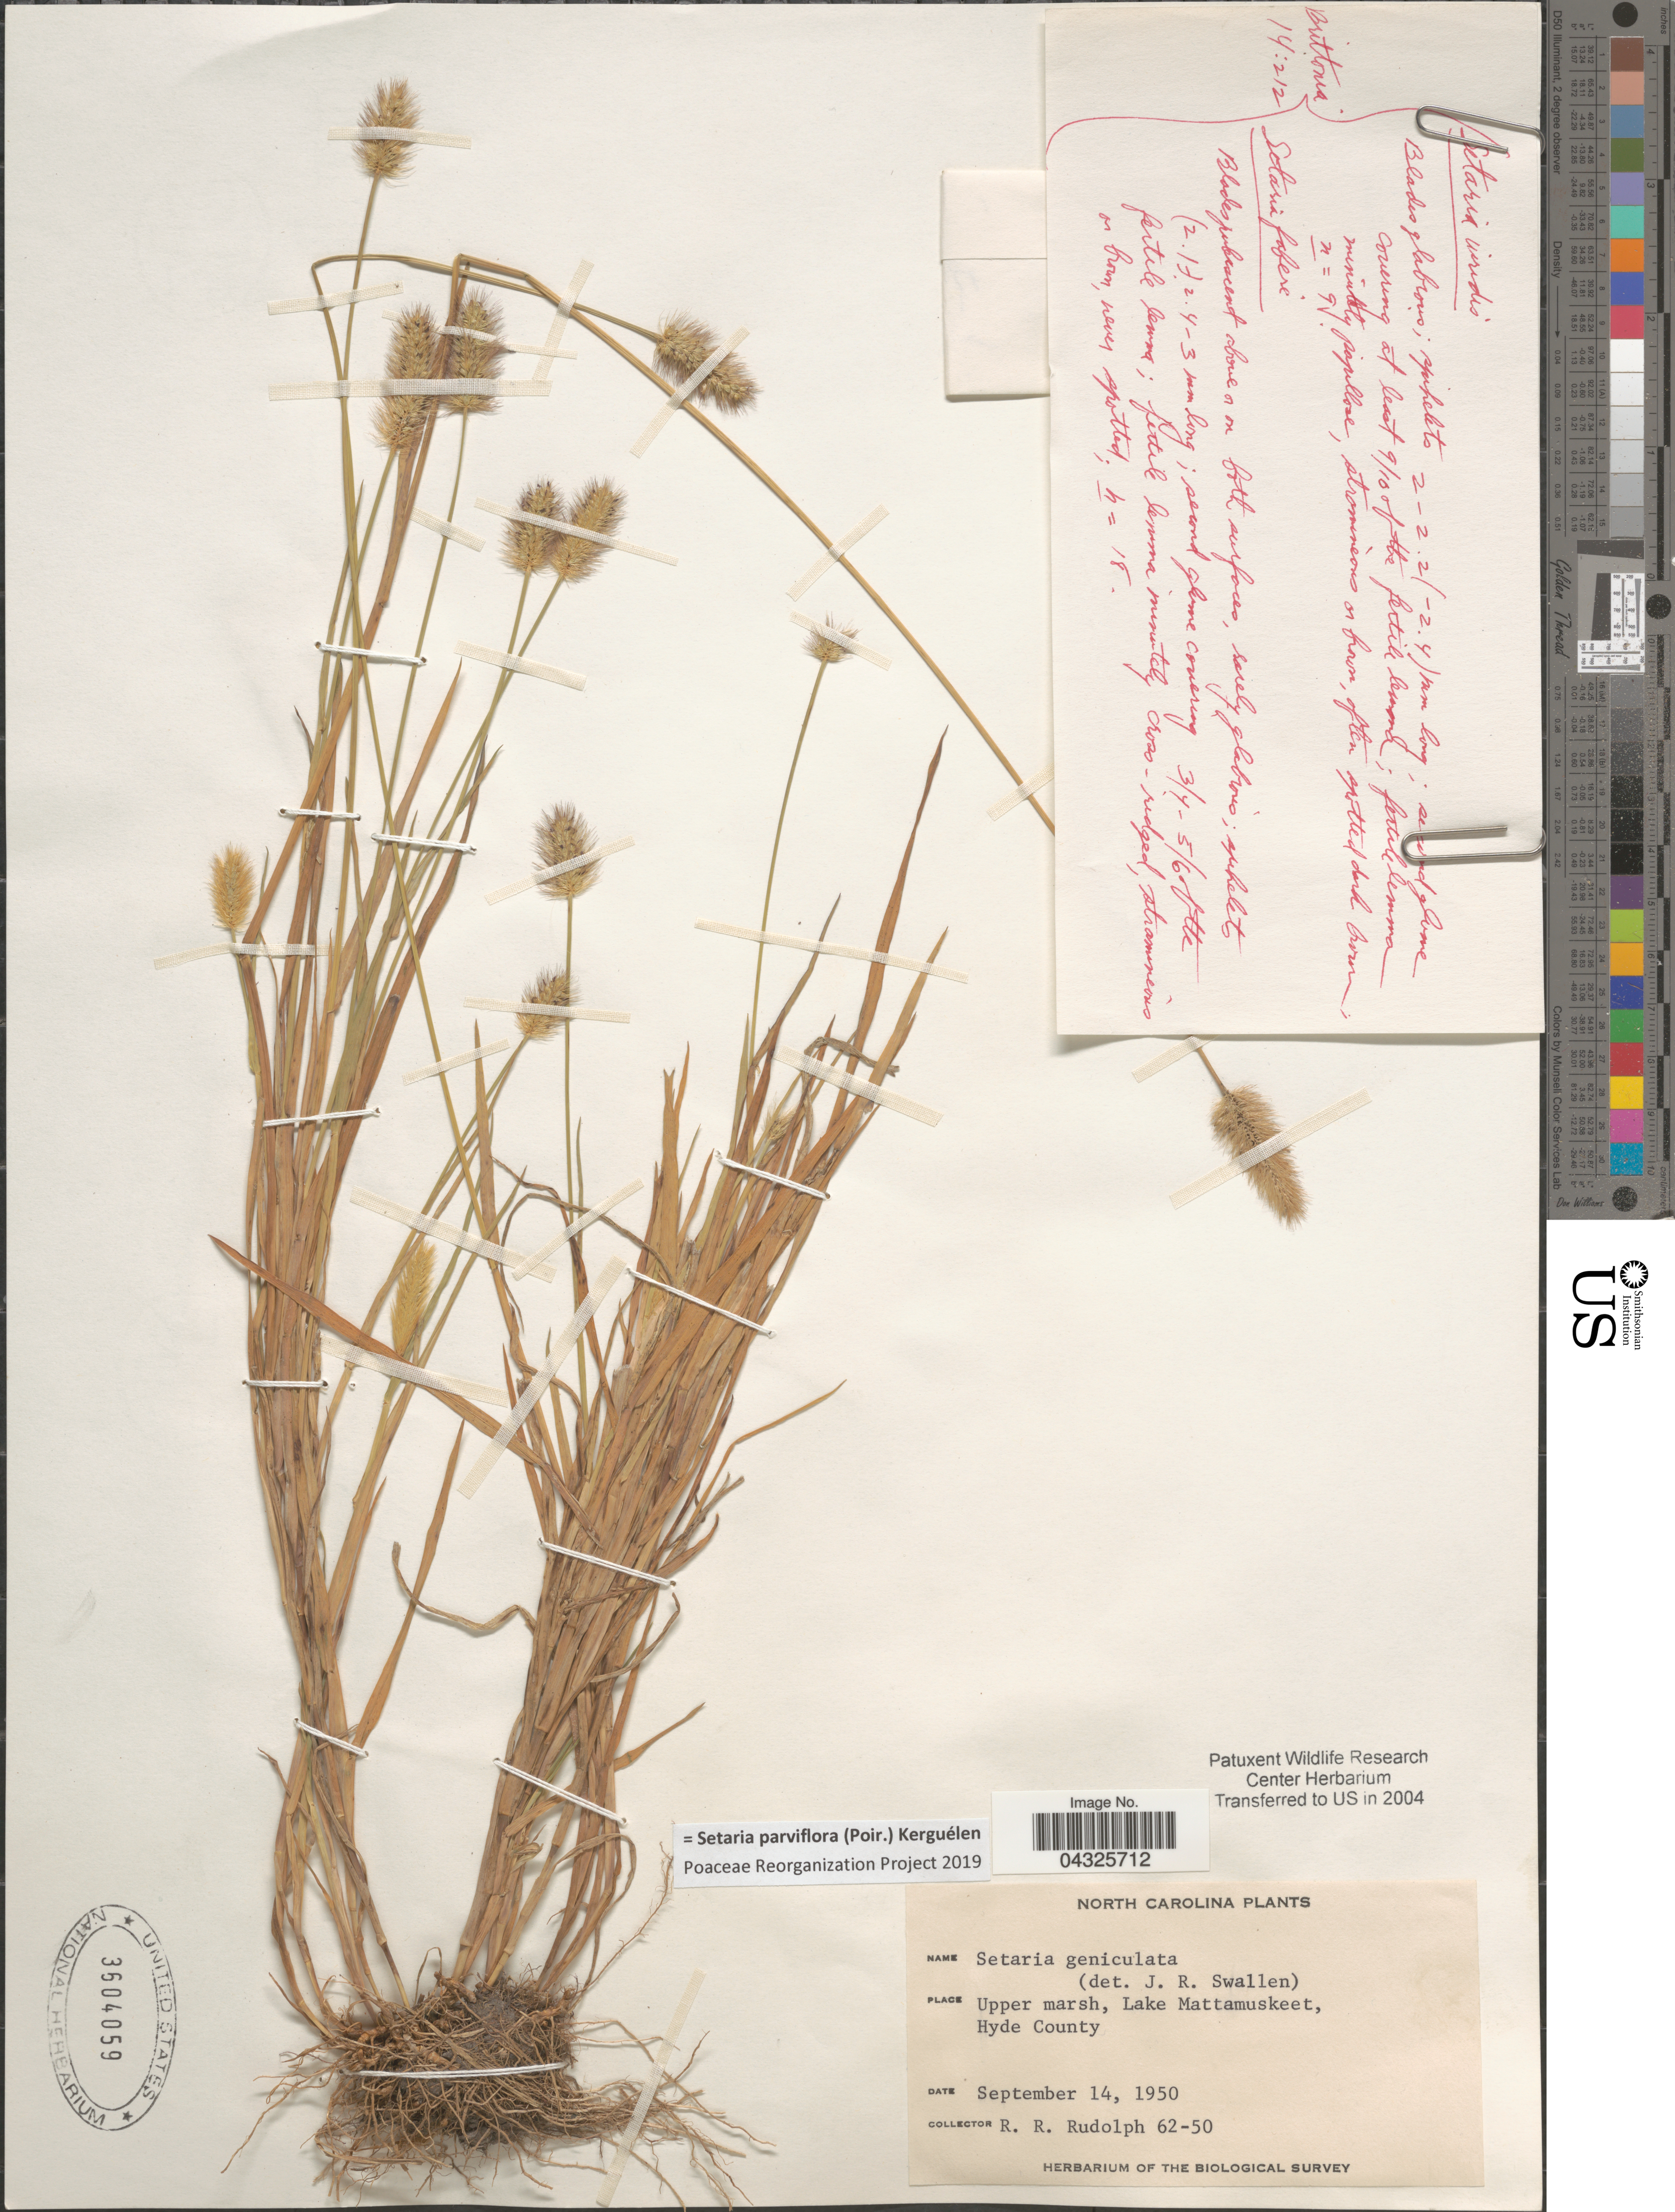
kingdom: Plantae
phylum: Tracheophyta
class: Liliopsida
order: Poales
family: Poaceae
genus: Setaria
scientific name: Setaria parviflora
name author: (Poir.) Kerguélen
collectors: R. Rudolph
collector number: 62-50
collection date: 1950-09-14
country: United States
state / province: North Carolina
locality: Upper marsh, Lake Mattamuskeet, Hyde County. The Biological Survey.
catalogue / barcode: US 3604059